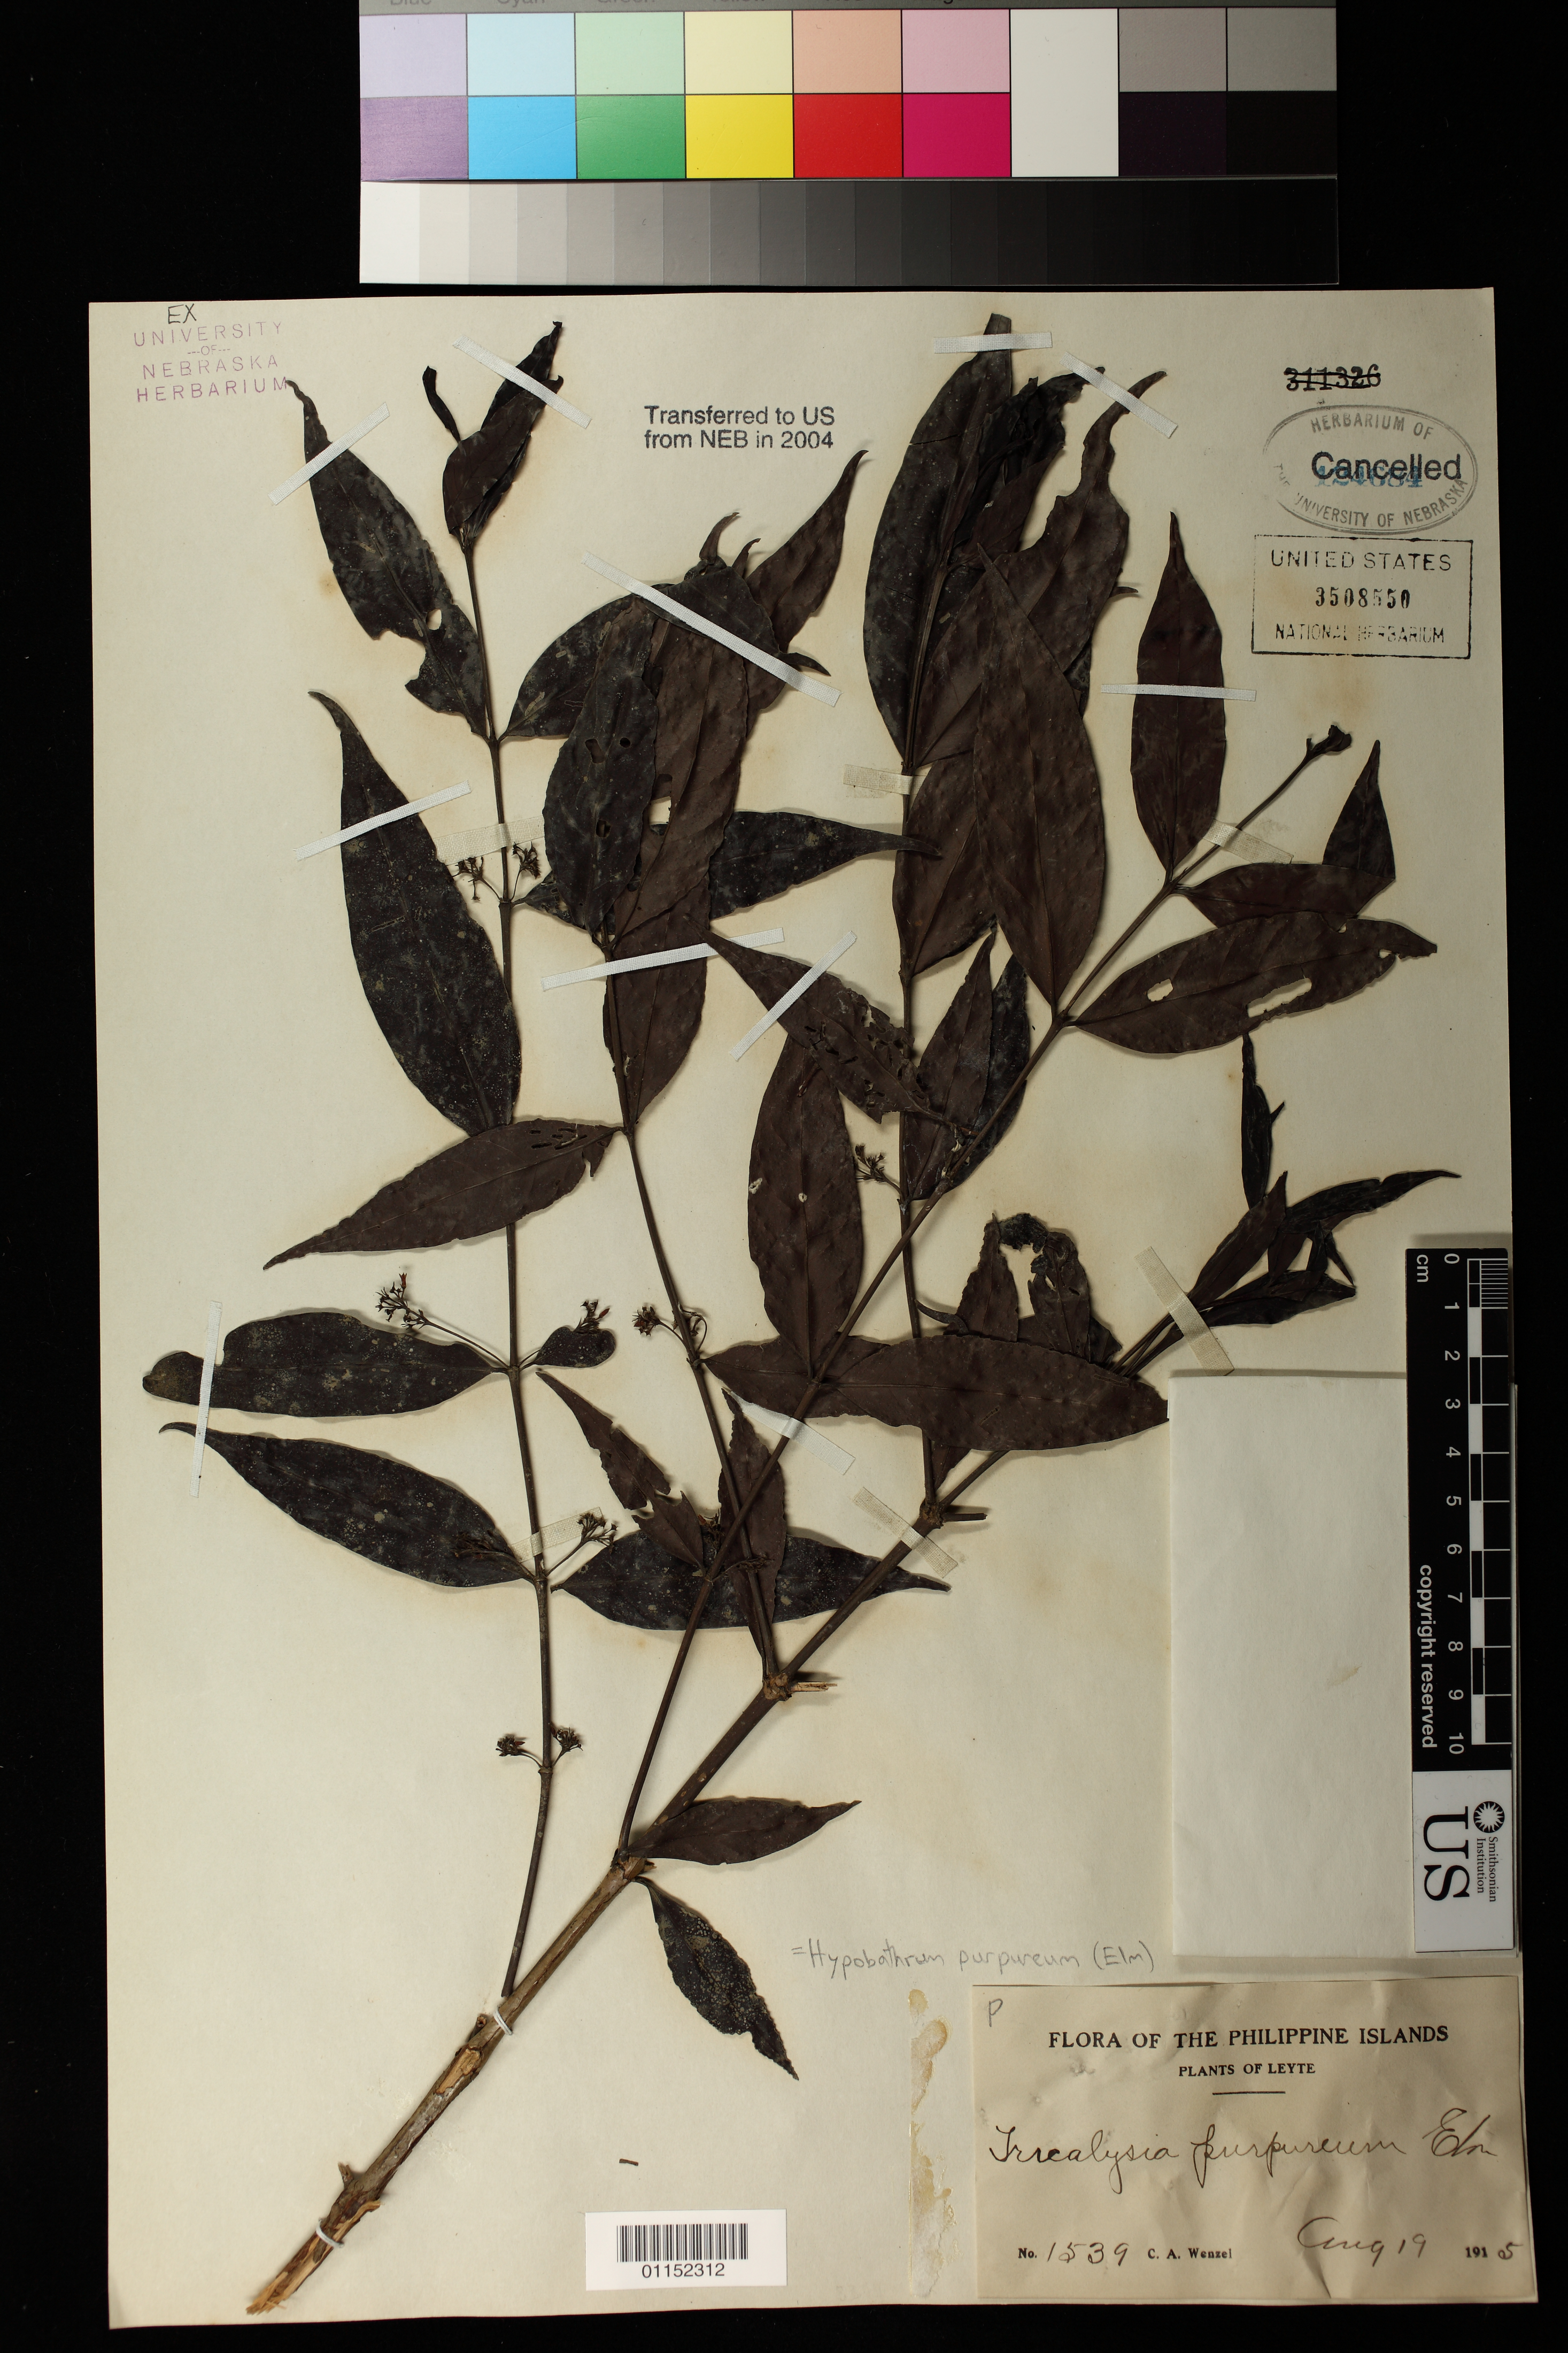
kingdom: Plantae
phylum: Tracheophyta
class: Magnoliopsida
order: Gentianales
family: Rubiaceae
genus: Hypobathrum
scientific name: Hypobathrum purpureum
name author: (Elmer) Merr.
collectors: A. D. E. Elmer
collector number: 15925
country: Philippines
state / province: Bicol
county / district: Sorsogon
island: Luzon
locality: Mt. Bulusan, Irosin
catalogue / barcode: US 3508550